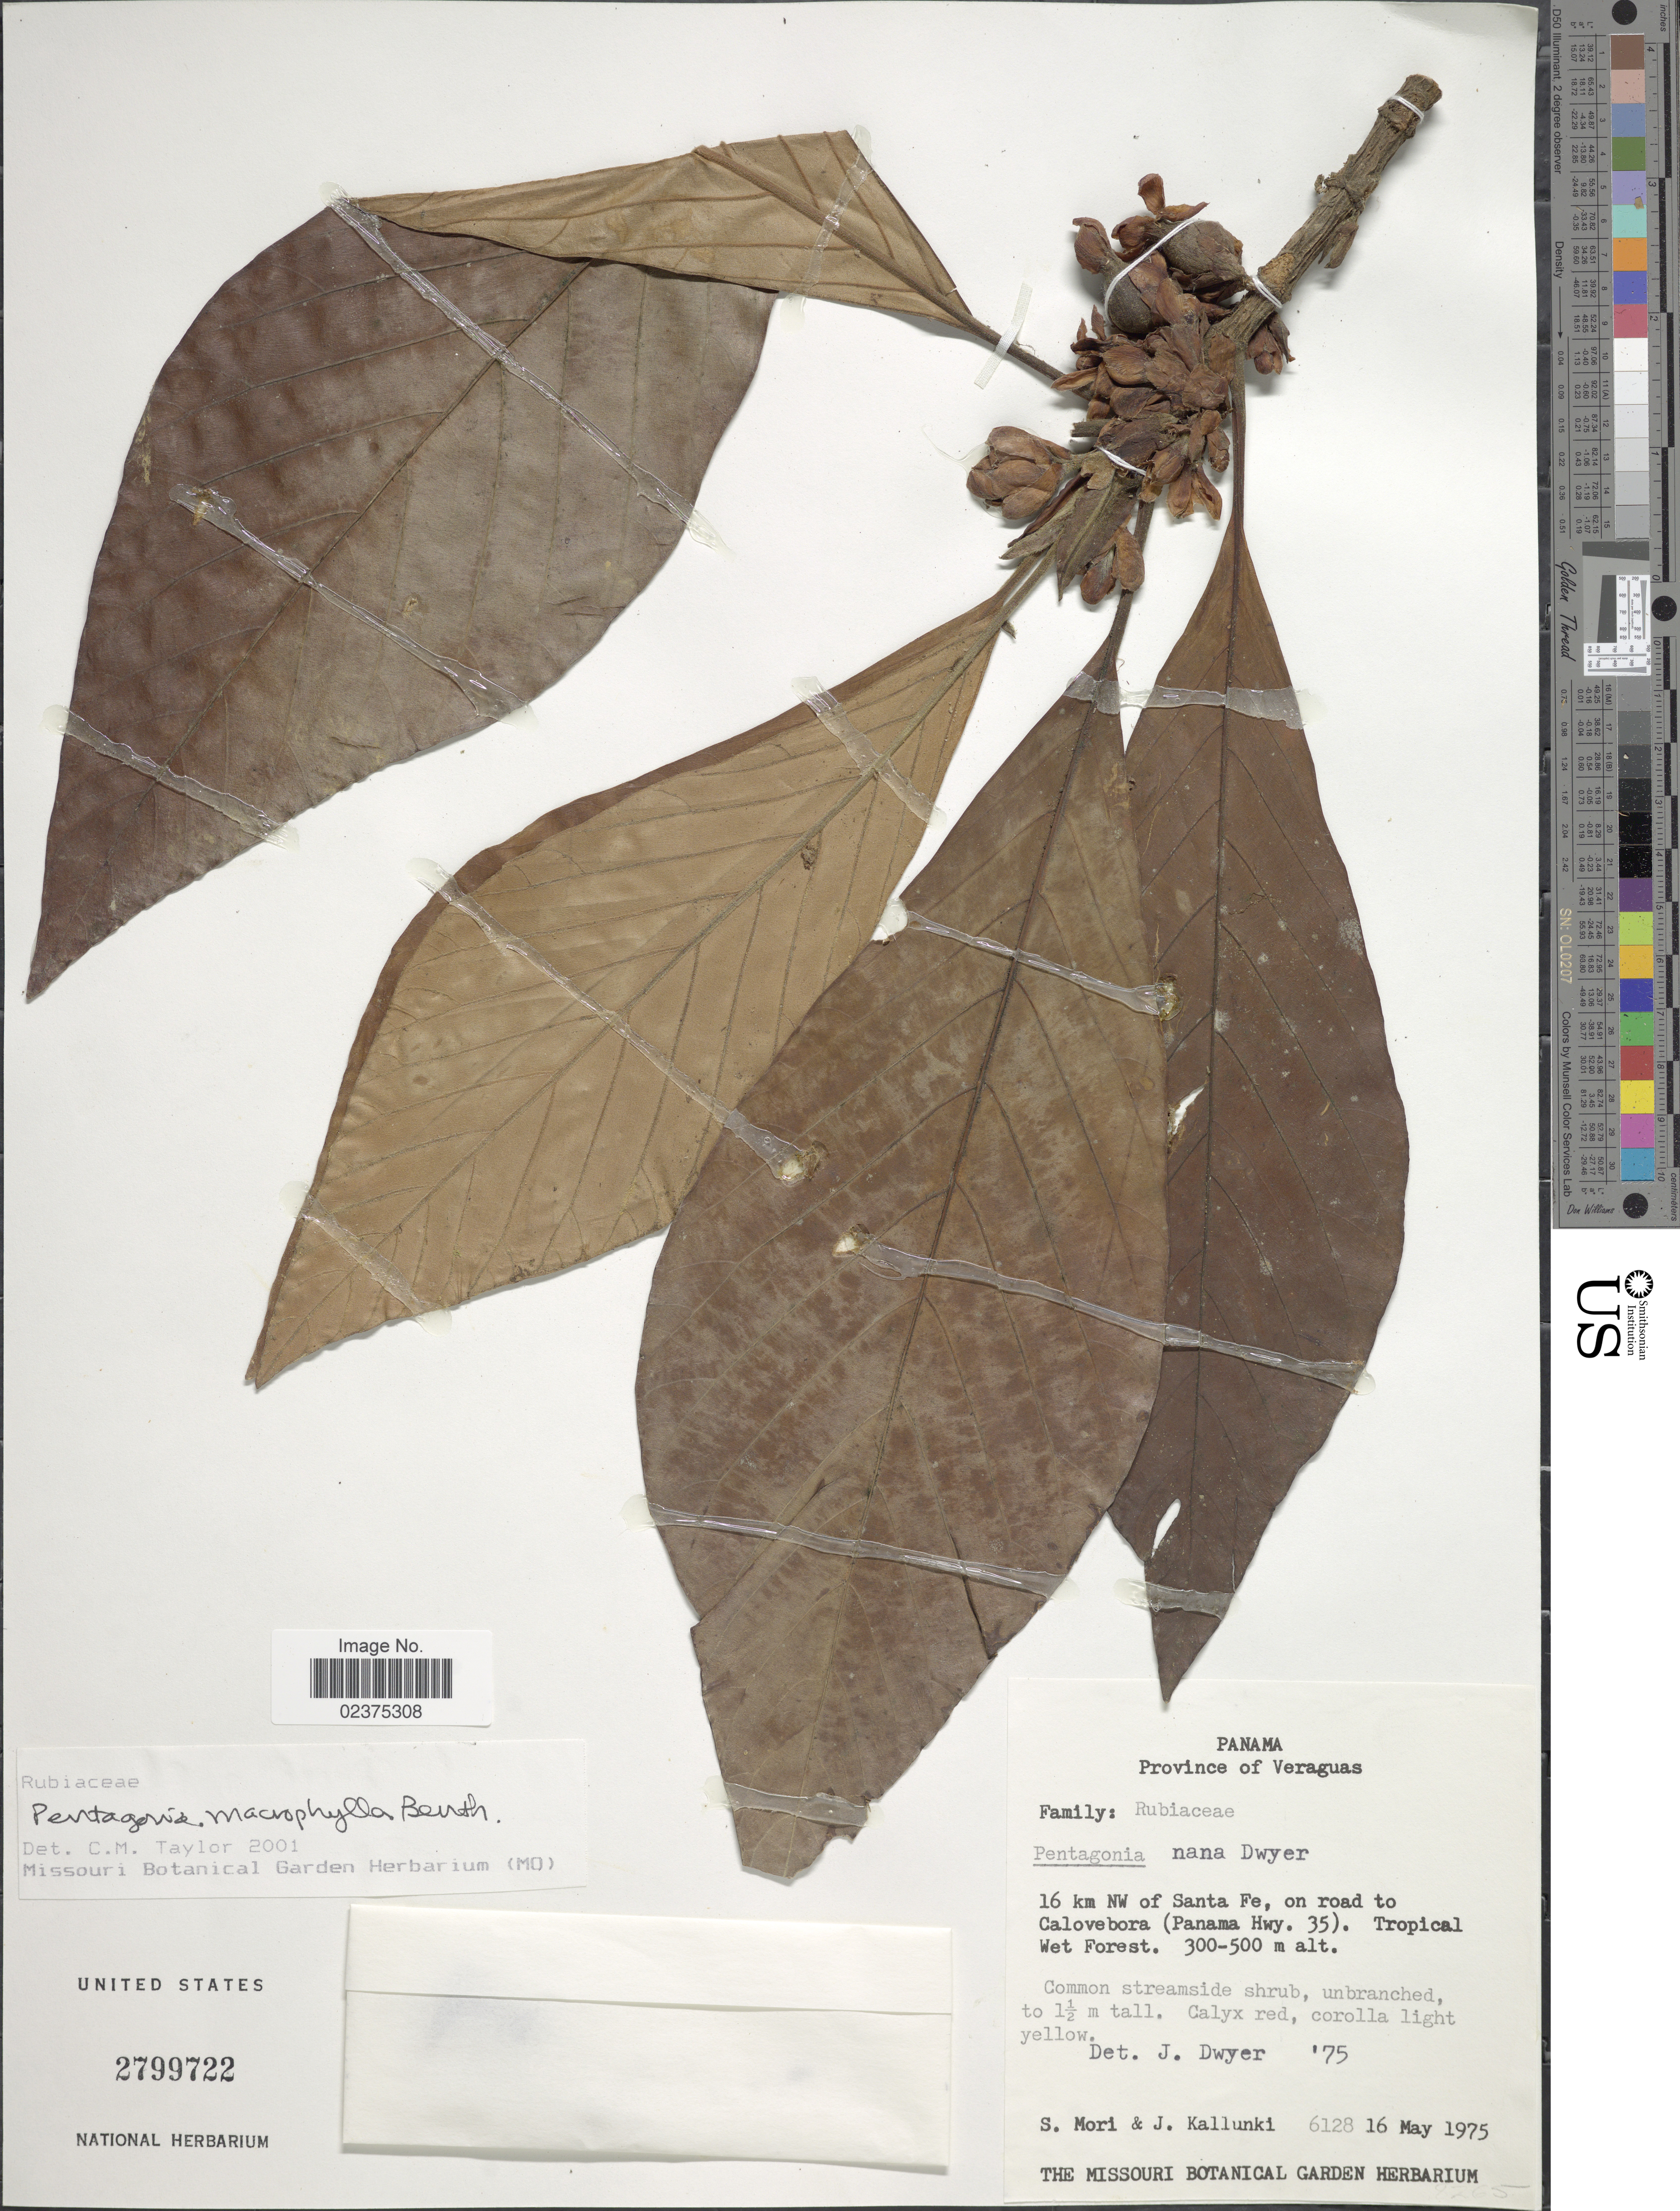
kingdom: Plantae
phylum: Tracheophyta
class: Magnoliopsida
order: Gentianales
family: Rubiaceae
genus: Pentagonia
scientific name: Pentagonia macrophylla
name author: Benth.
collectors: S. Mori & J. Kallunki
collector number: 6128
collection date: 1975-05-16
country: Panama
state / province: Veraguas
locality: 16 km NW of Santa Fe, on road to Calovebora (Panama Hwy. 35). Tropical Wet Forest.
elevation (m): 300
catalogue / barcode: US 2799722